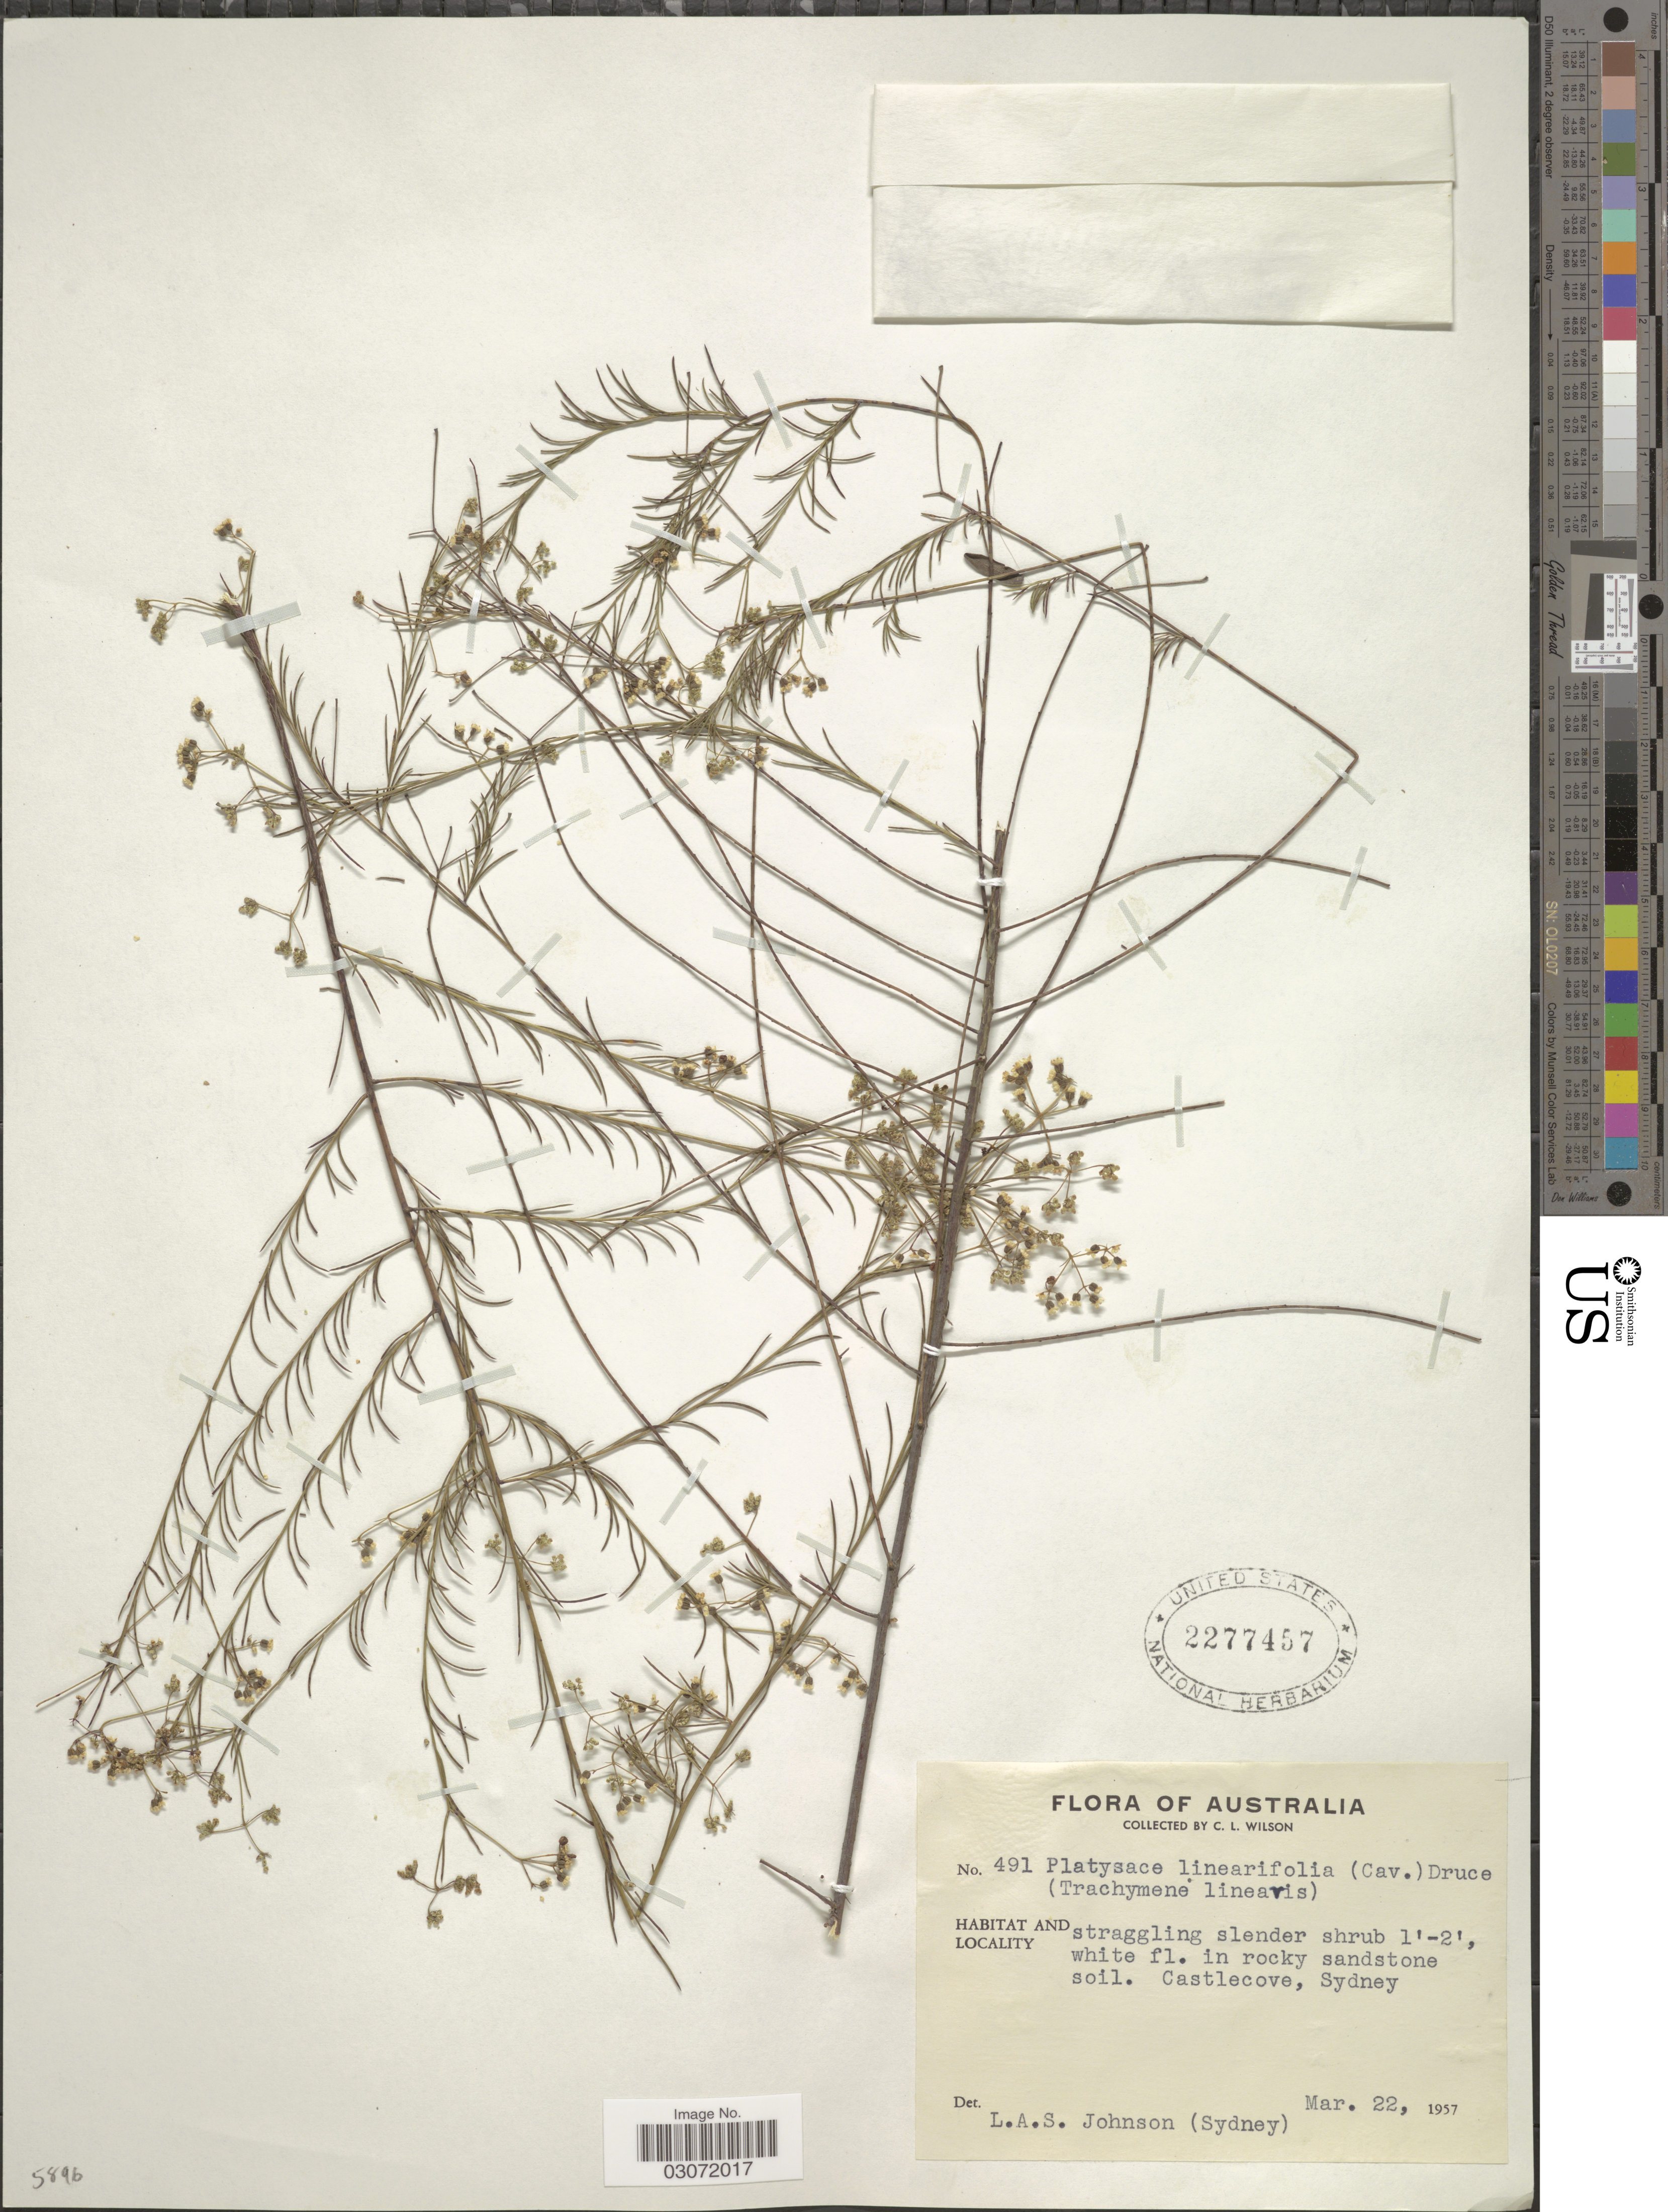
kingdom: Plantae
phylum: Tracheophyta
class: Magnoliopsida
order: Apiales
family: Apiaceae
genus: Platysace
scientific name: Platysace linearifolia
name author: (Cav.) C. Norman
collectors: C. L. Wilson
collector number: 491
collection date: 1957-03-22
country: Australia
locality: Castlecove, Sydney.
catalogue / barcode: US 2277457